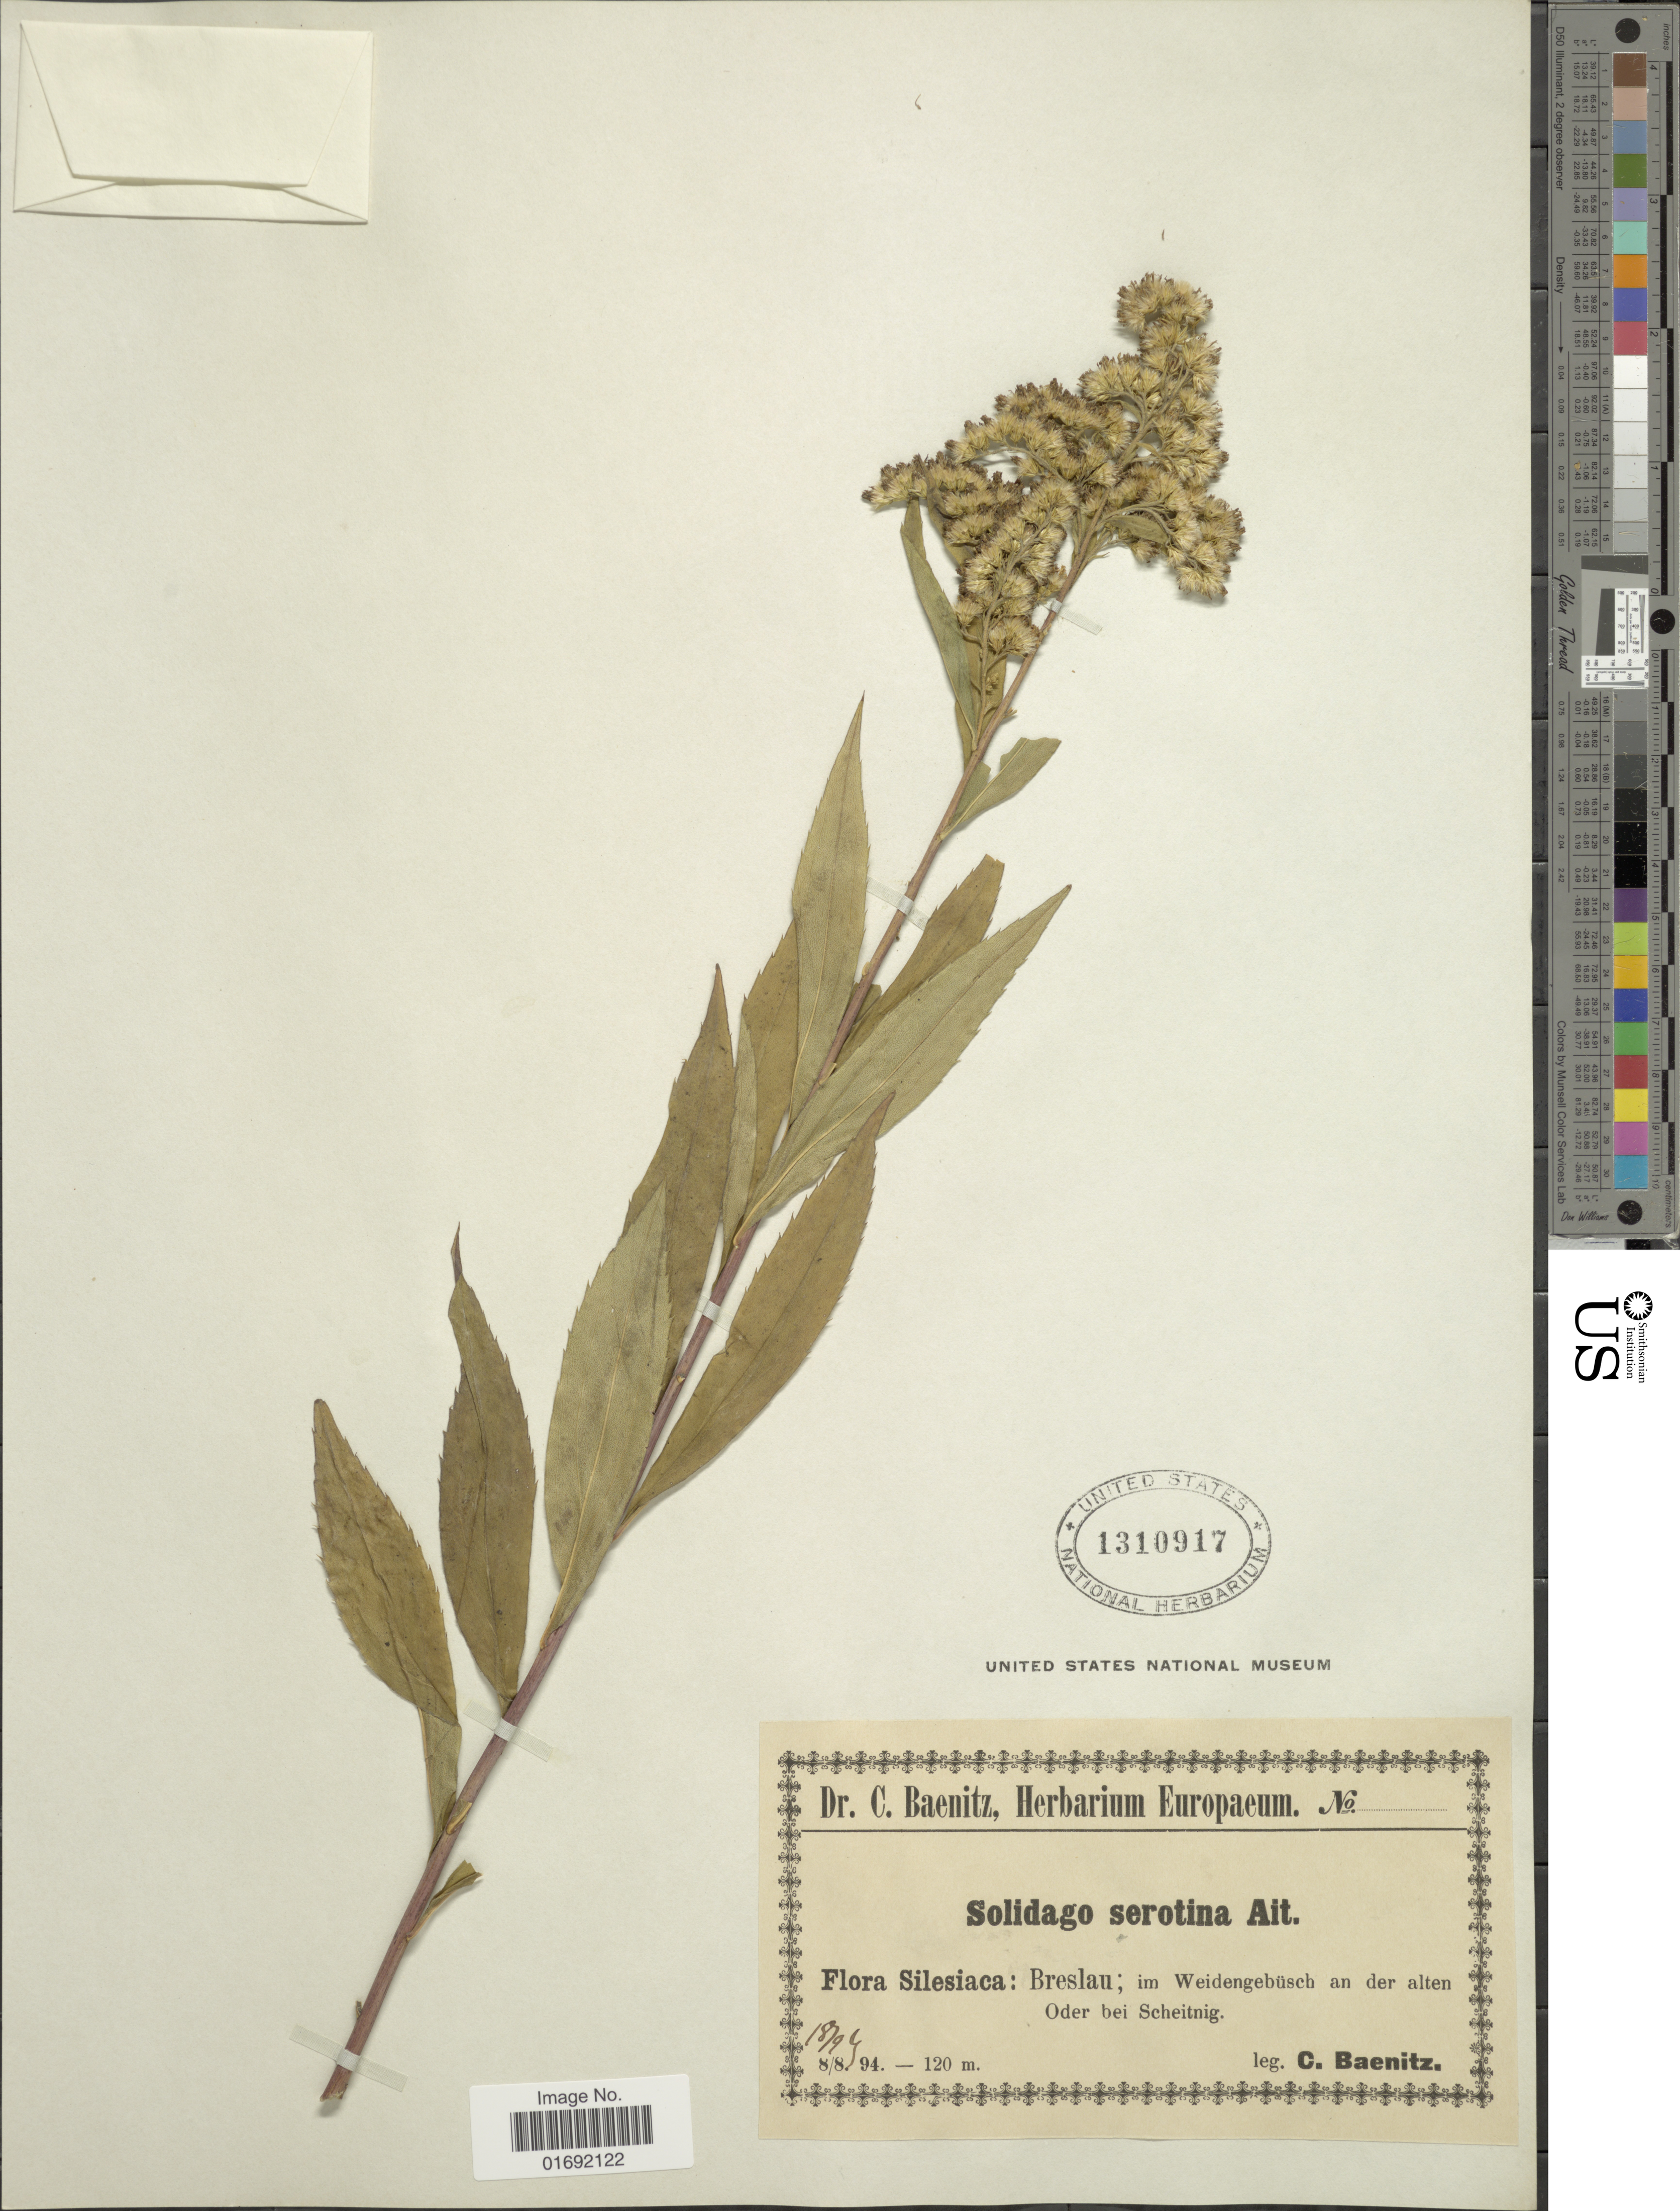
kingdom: Plantae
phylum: Tracheophyta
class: Magnoliopsida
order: Asterales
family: Asteraceae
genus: Solidago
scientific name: Solidago gigantea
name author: Aiton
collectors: C. G. Baenitz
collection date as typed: Transcribed d/m/y: 8/8/94 to 18/9/94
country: Poland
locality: Silesiaca, Breslau, im Weidengebusch an der alten Oder bei Scheitnig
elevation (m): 120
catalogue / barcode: US 1310917